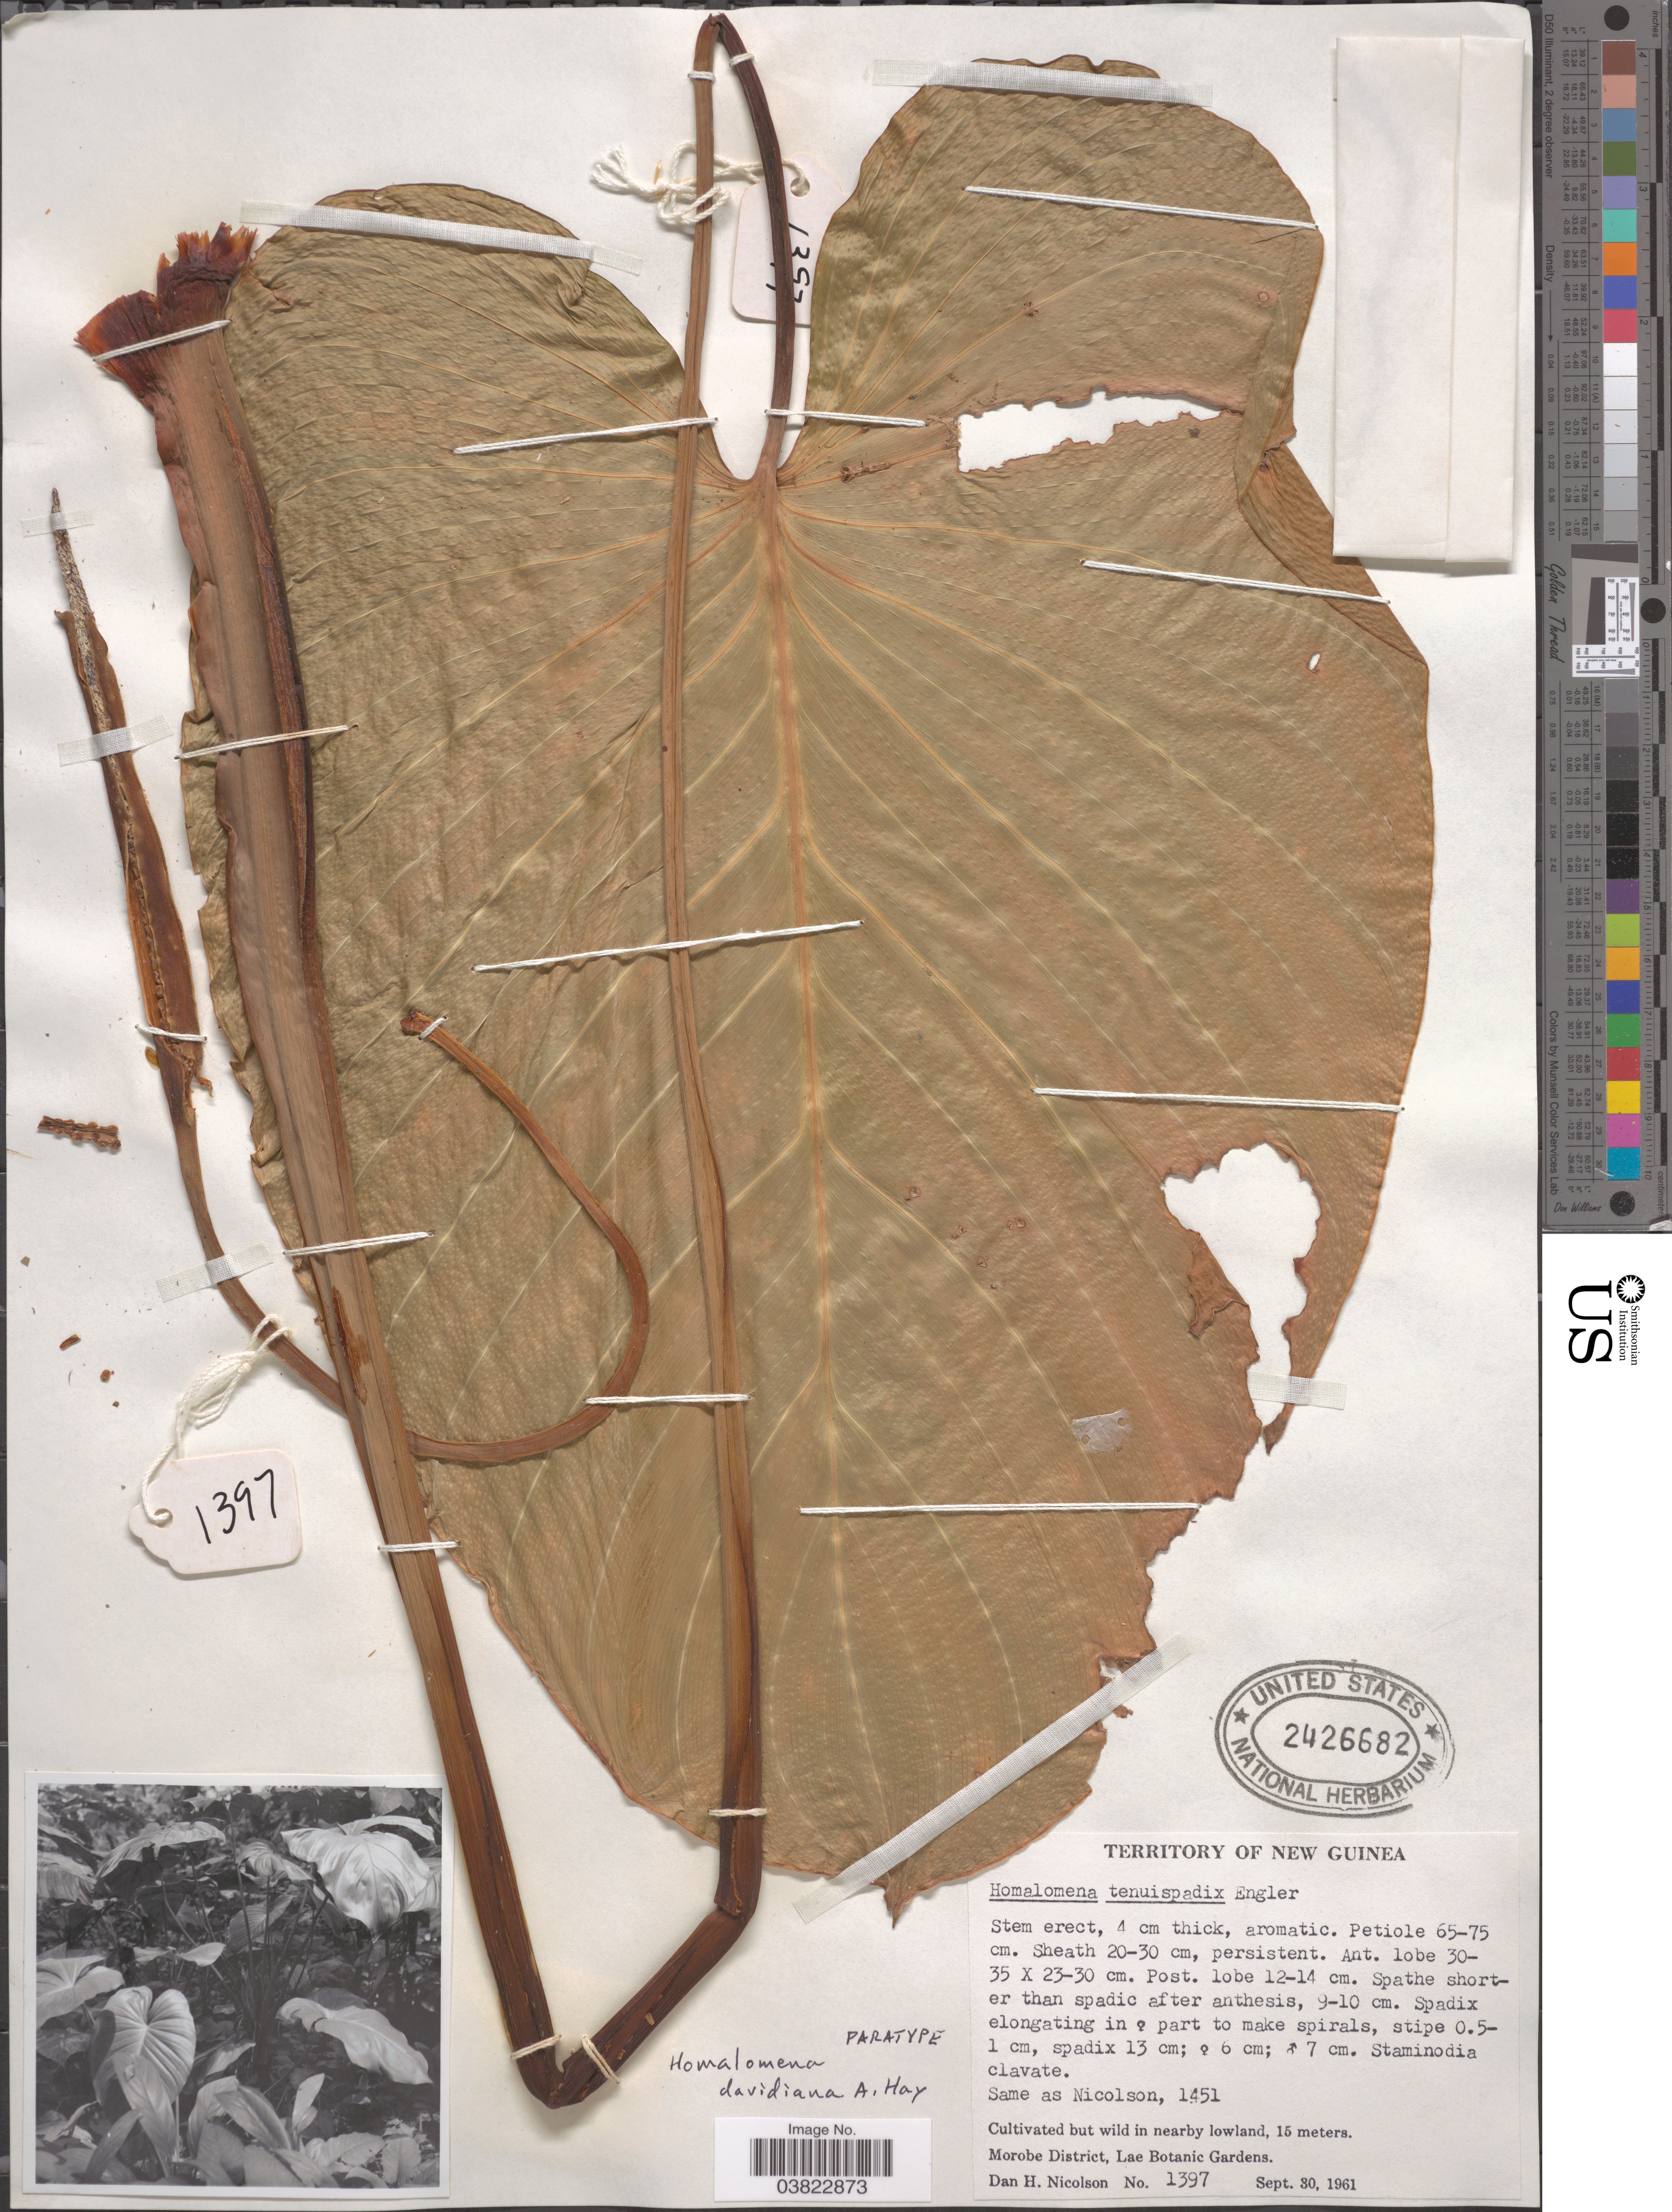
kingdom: Plantae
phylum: Tracheophyta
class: Liliopsida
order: Alismatales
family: Araceae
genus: Homalomena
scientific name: Homalomena davidiana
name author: A. Hay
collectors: D. H. Nicolson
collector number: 1397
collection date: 1961-09-30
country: Papua New Guinea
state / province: Morobe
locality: Territory of New Guinea. Morobe District, Lae Botanic Garden.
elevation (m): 15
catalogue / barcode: US 2426682